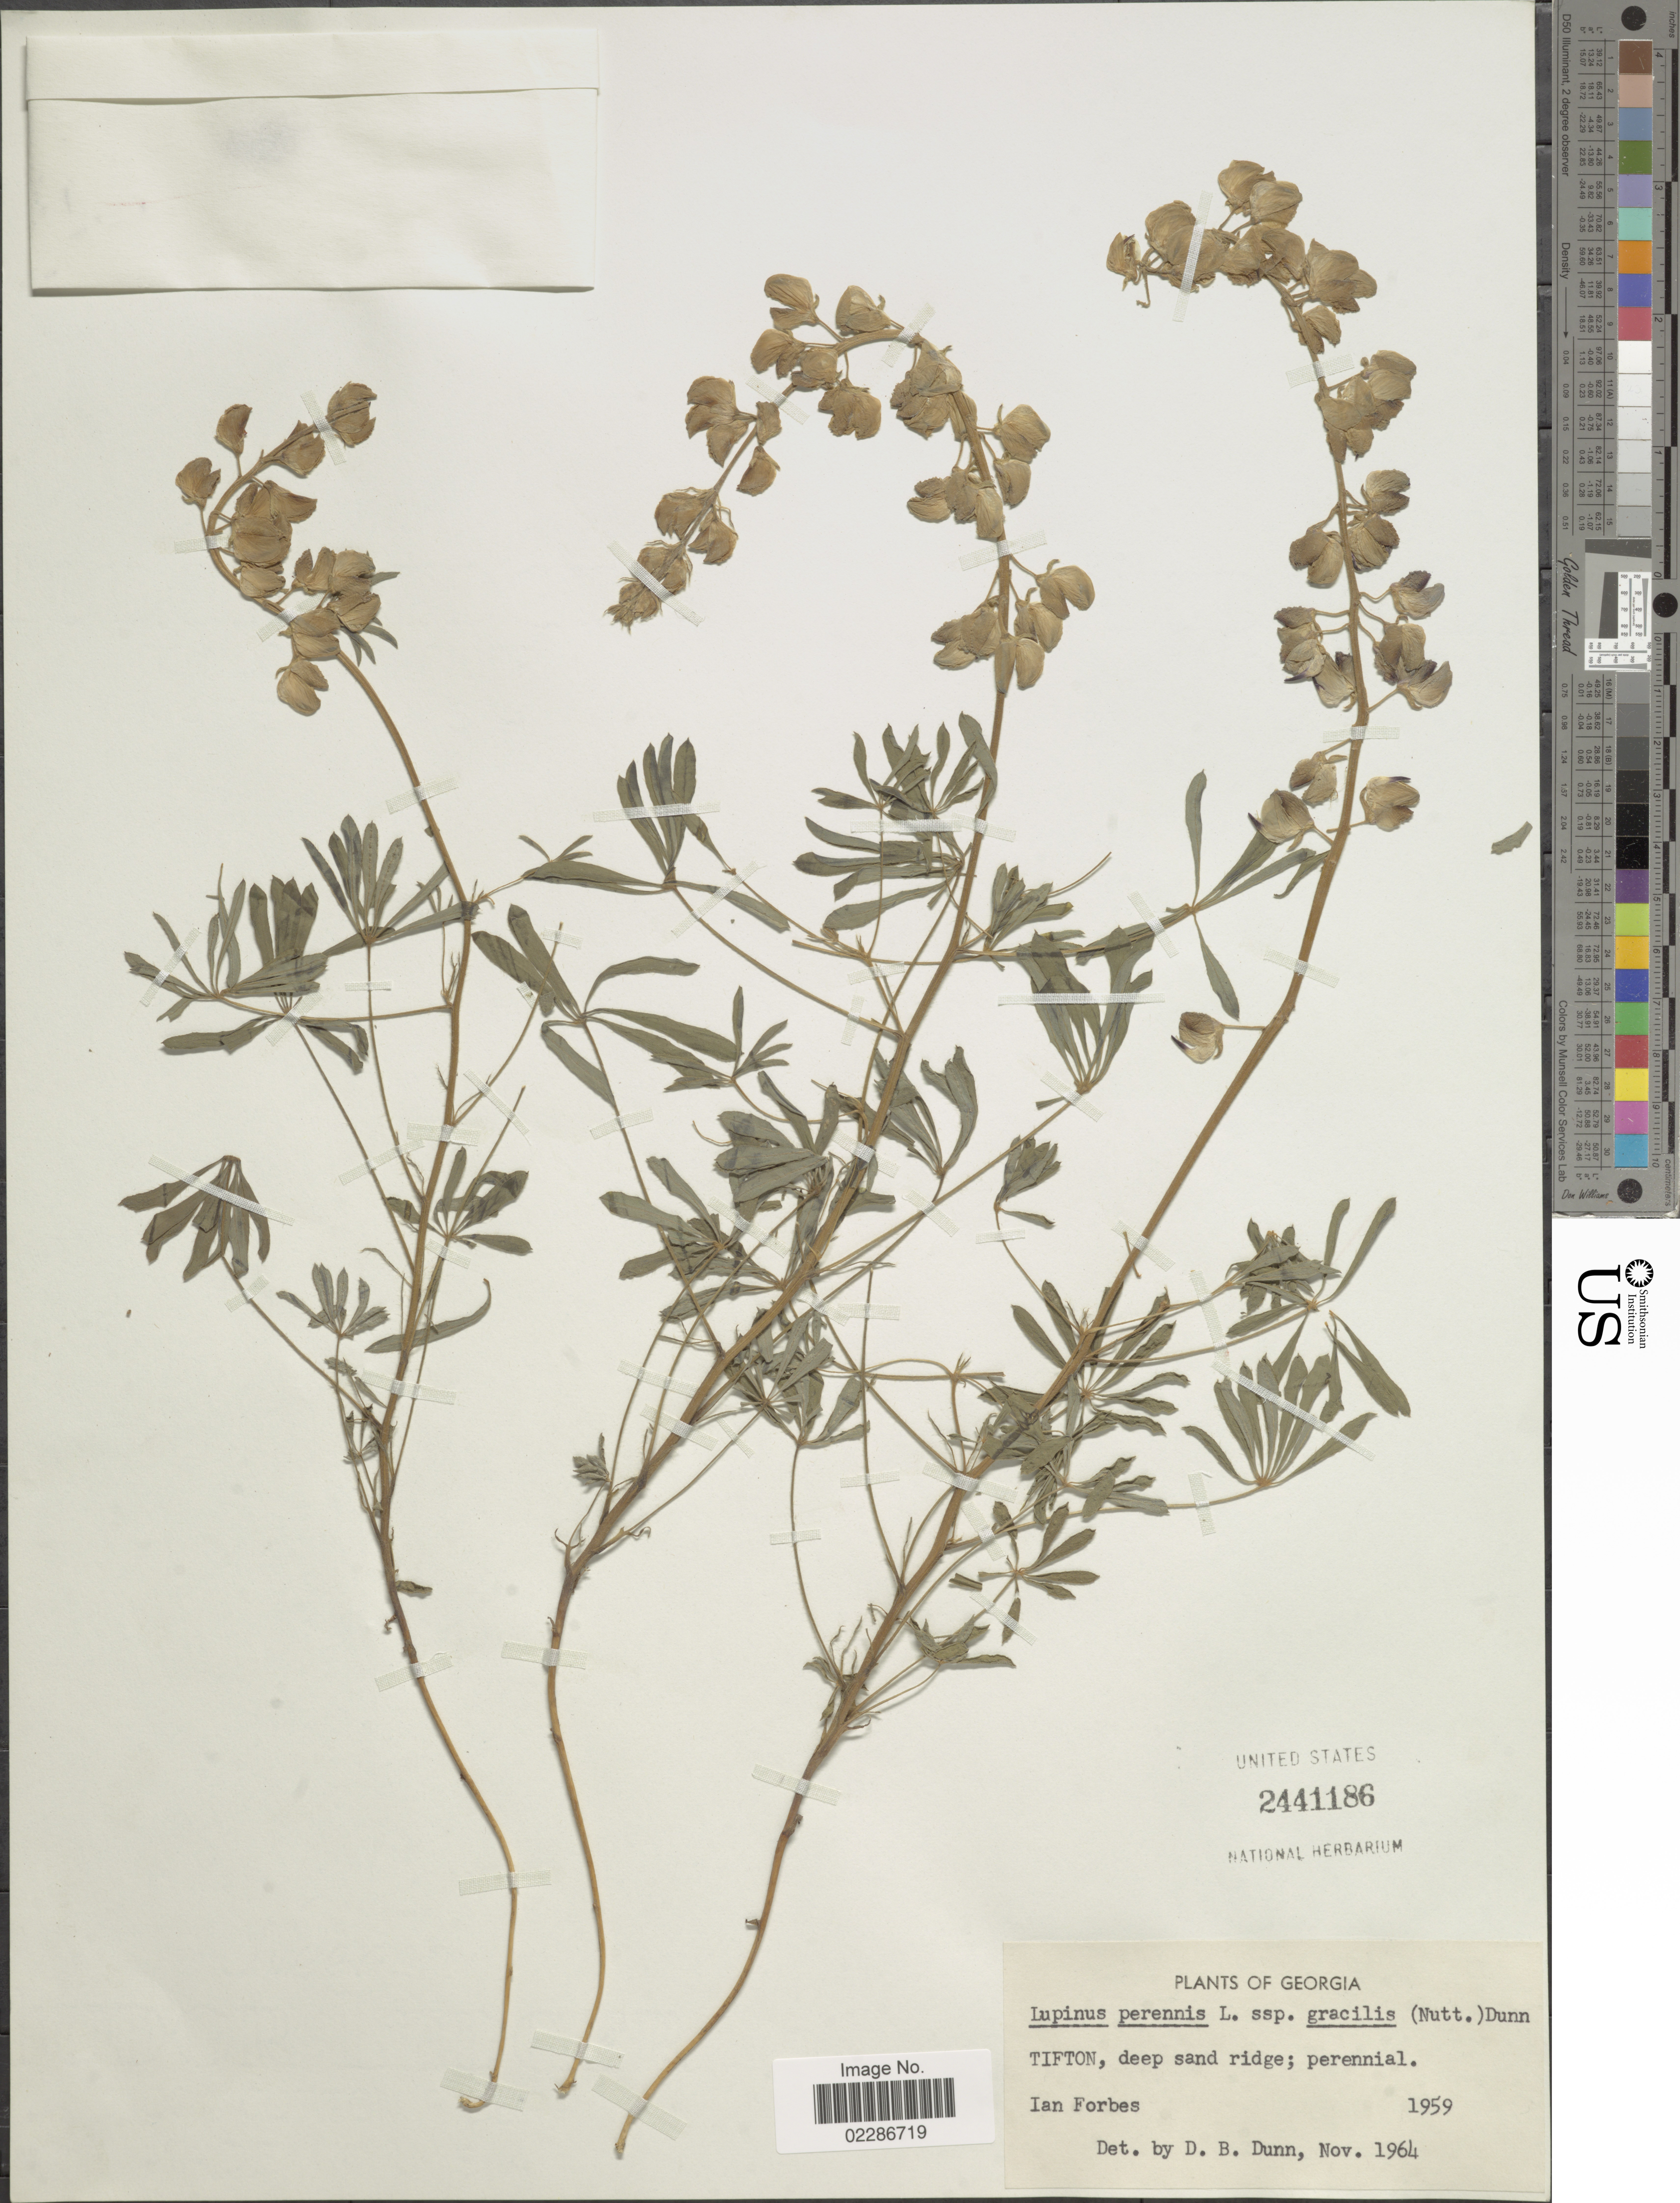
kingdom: Plantae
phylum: Tracheophyta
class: Magnoliopsida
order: Fabales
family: Fabaceae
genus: Lupinus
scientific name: Lupinus perennis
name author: L.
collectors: I. Forbes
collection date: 1959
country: United States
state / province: Georgia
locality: Tifton, deep sand ridge; perennial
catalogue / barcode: US 2441186